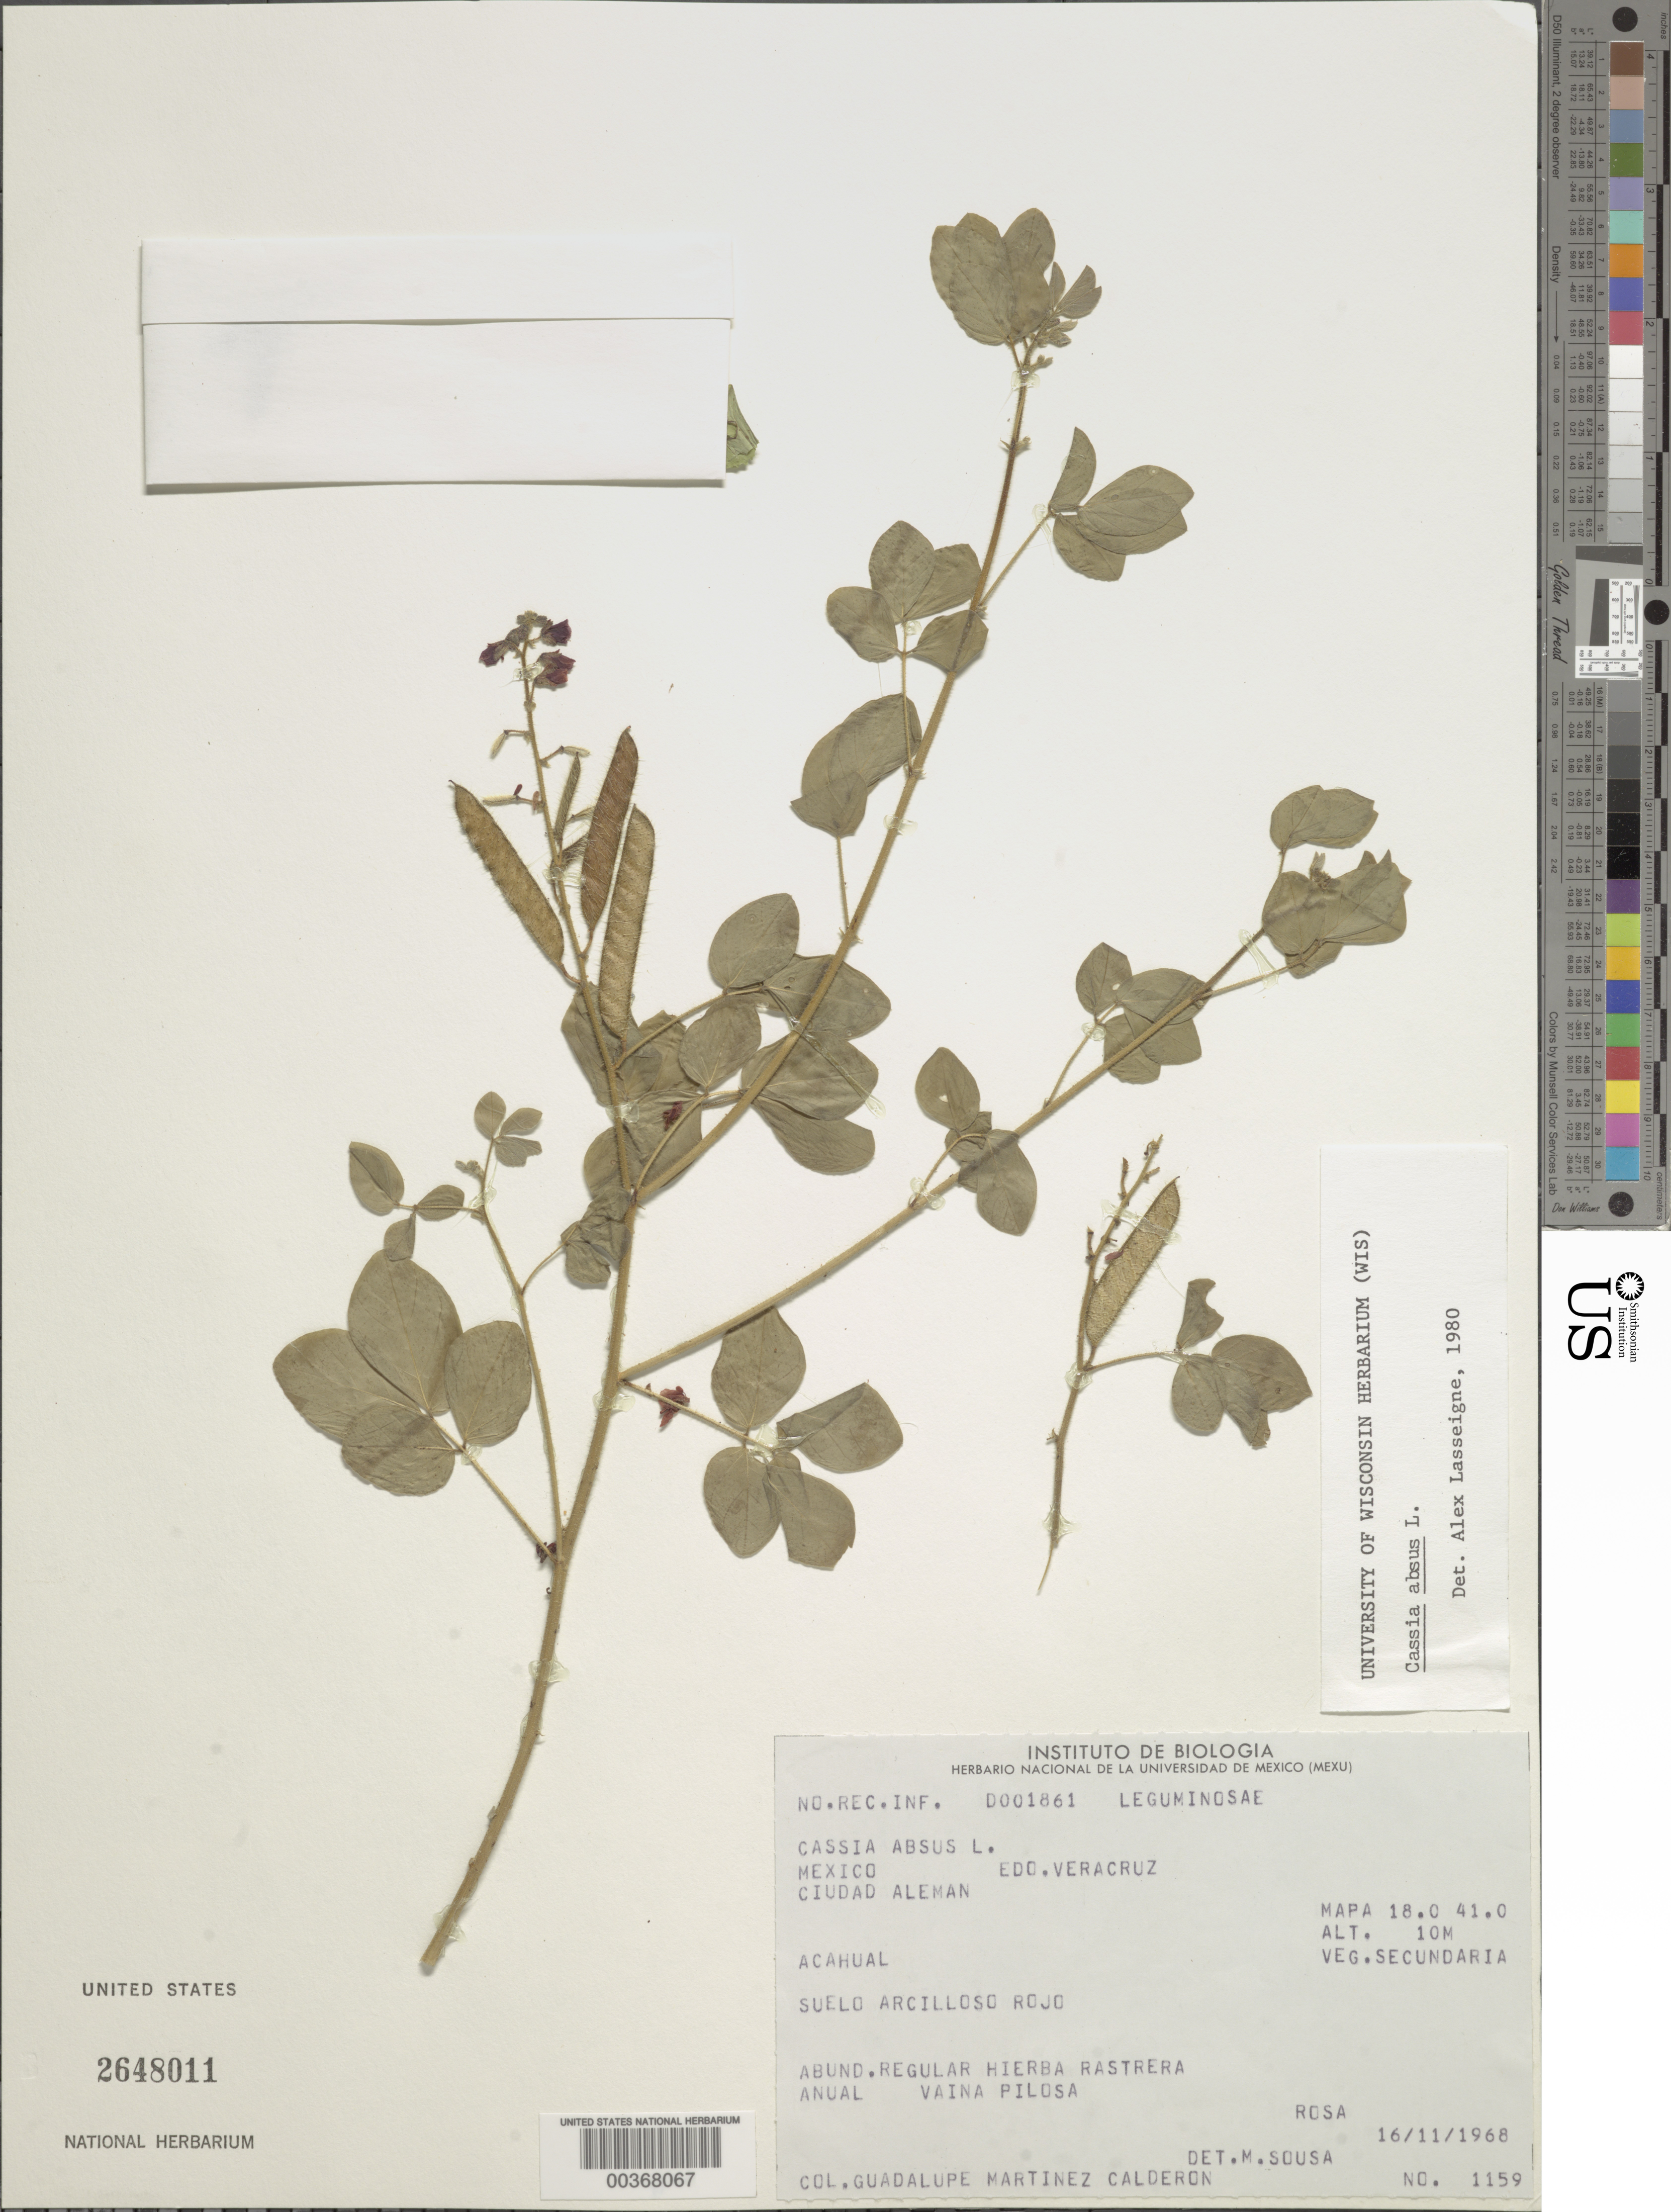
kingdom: Plantae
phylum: Tracheophyta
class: Magnoliopsida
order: Fabales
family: Fabaceae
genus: Chamaecrista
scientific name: Chamaecrista absus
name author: (L.) H.S. Irwin & Barneby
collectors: G. Martínez Calderón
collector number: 1159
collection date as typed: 16 Nov 1968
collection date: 1968-11-16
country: Mexico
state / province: Veracruz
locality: Ciudad Aleman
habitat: Secondary vegetation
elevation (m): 10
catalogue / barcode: US 2648011